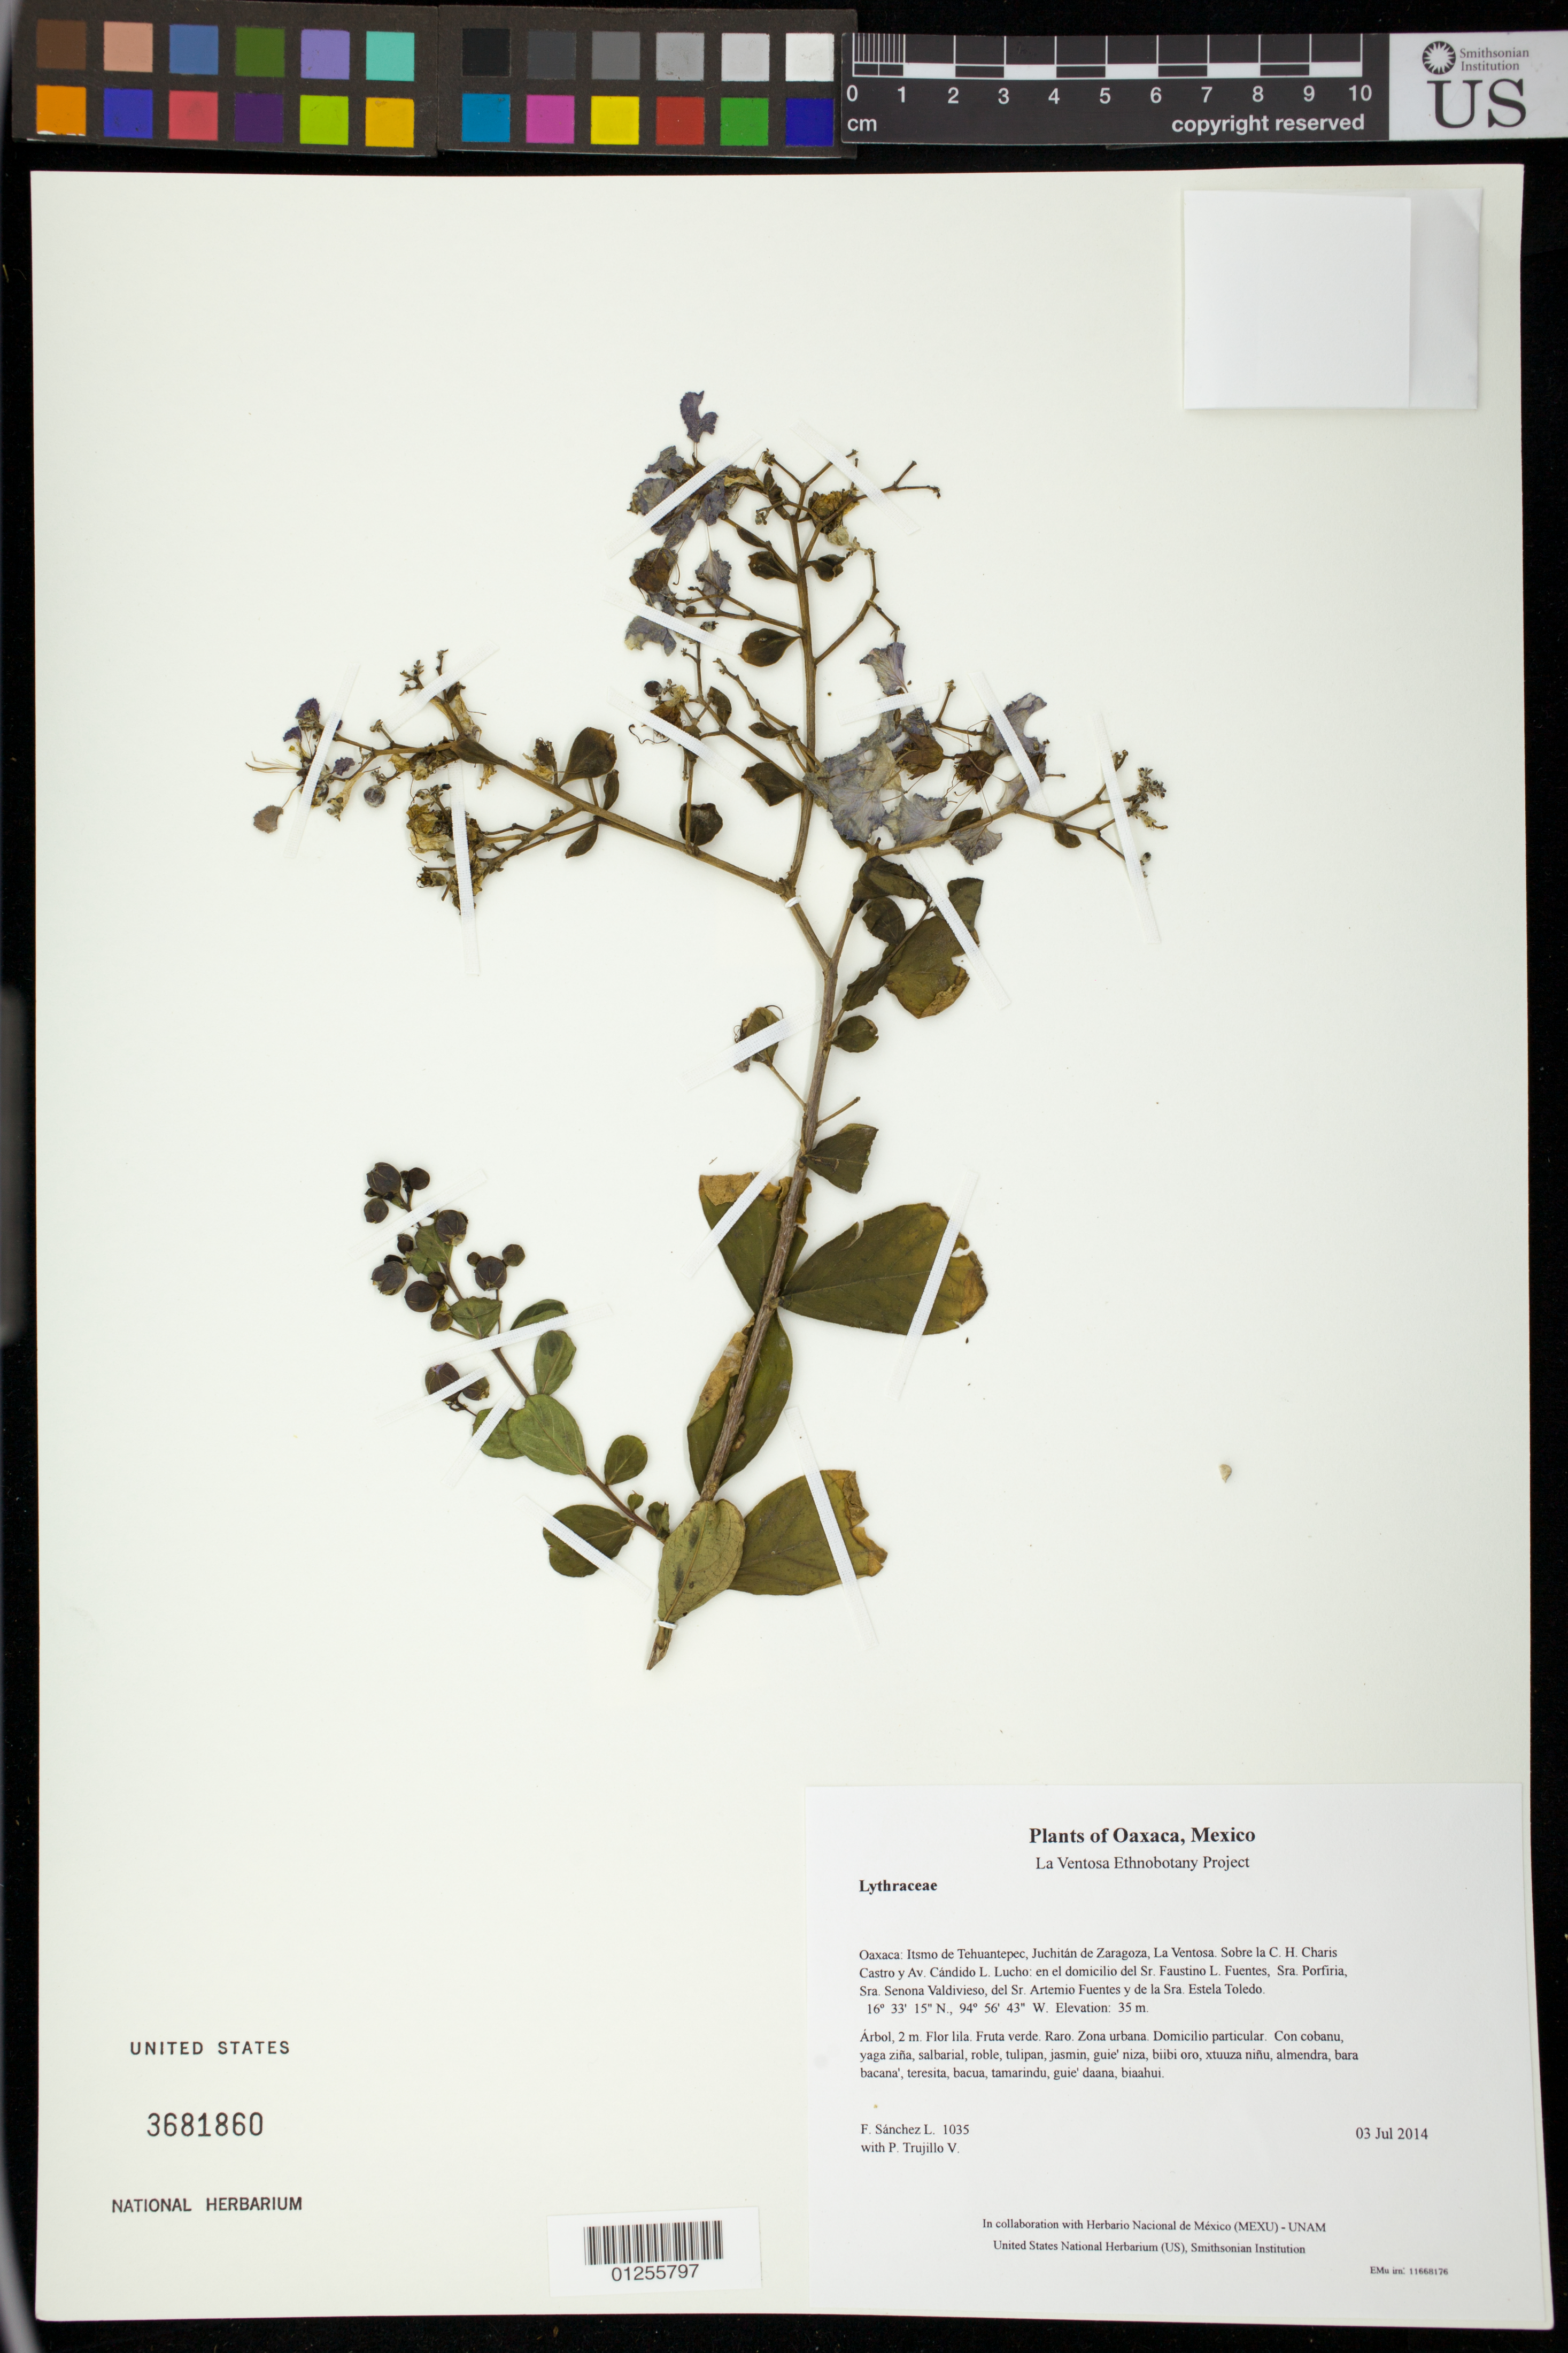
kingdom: Plantae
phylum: Tracheophyta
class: Magnoliopsida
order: Myrtales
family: Lythraceae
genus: Lagerstroemia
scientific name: Lagerstroemia indica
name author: L.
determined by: Velasco G., Kenia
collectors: F. Sánchez L. & P. Trujillo V.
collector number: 1035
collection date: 2014-07-03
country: Mexico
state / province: Oaxaca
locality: Itsmo de Tehuantepec, Juchitán de Zaragoza, La Ventosa. Sobre la C. H. Charis Castro y Av. Cándido L. Lucho: en el domicilio del Sr. Faustino L. Fuentes, Sra. Porfiria, Sra. Senona Valdivieso, del Sr. Artemio Fuentes y de la Sra. Estela Toledo.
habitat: Zona urbana. Domicilio particular.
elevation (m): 35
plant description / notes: JEBOT, MEXU, US; Yaga. 2 m. Guie' lila. Cuaananaxhi naga'. Nadxunu'.; estronomica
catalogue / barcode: US 3681860